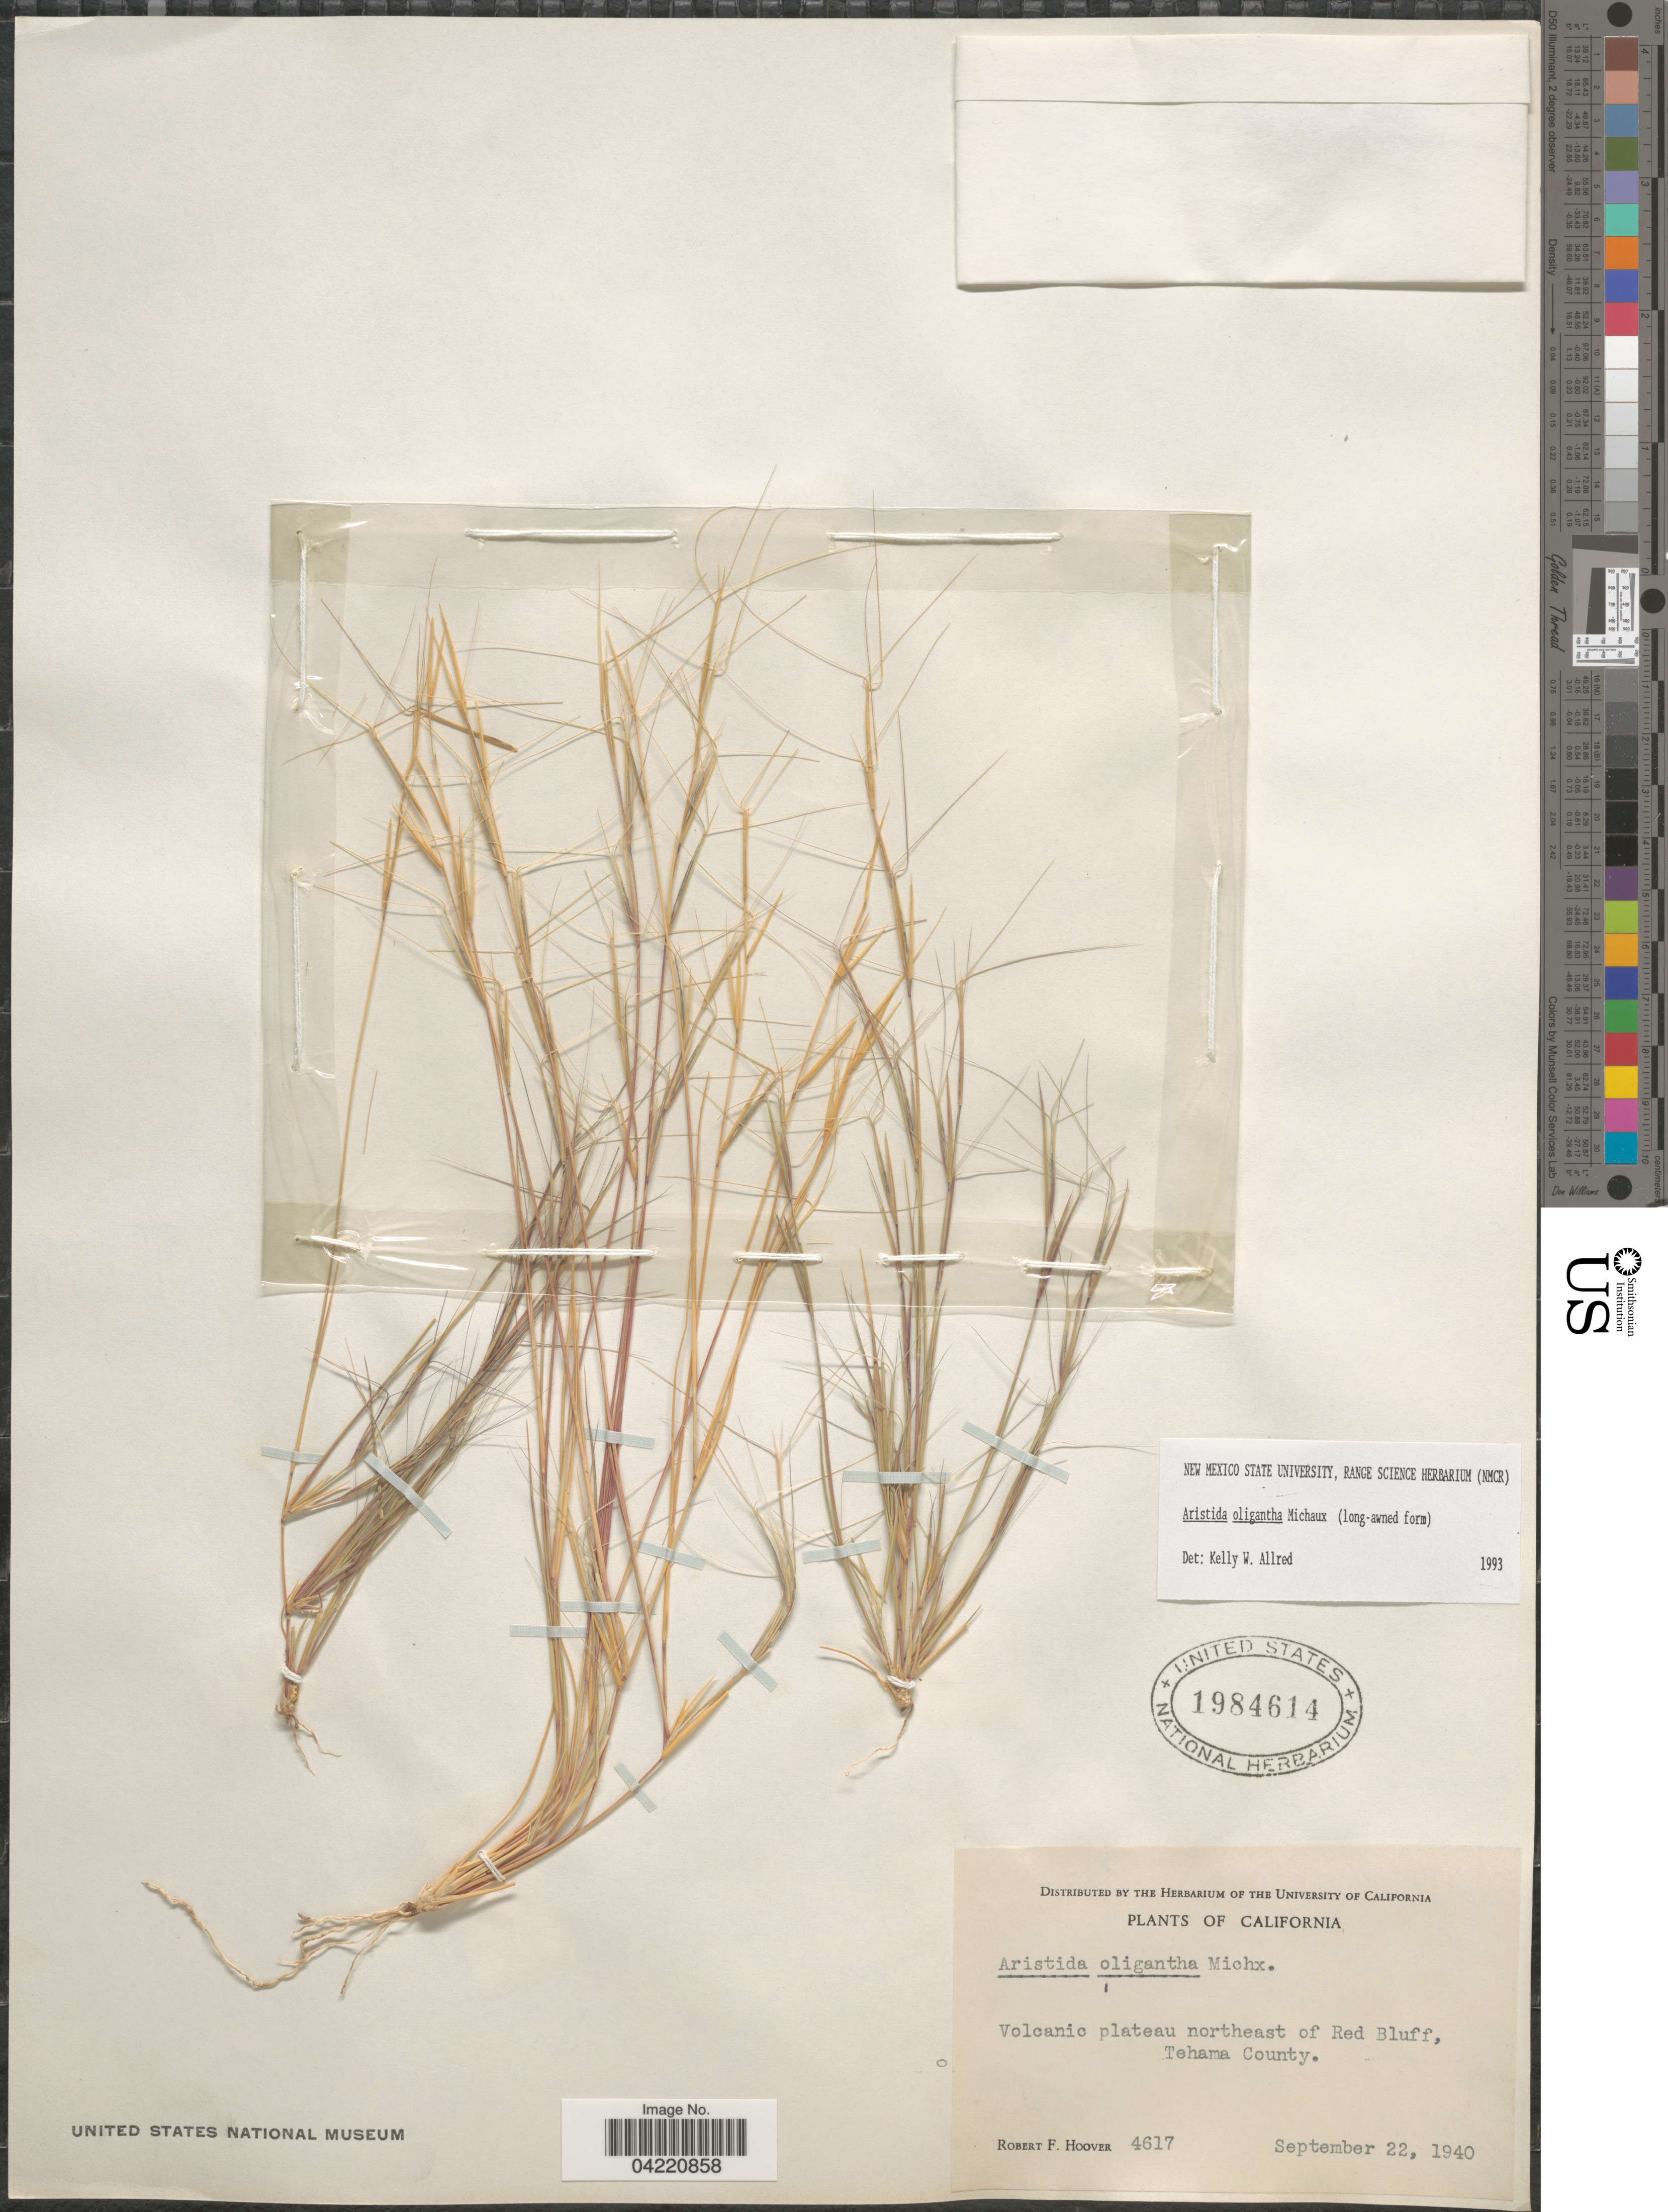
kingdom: Plantae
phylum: Tracheophyta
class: Liliopsida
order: Poales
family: Poaceae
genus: Aristida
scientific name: Aristida oligantha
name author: Michx.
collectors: R. F. Hoover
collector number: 4617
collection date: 1940-09-22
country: United States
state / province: California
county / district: Tehama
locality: Volcanic plateau northeast of Red Bluff, Tehama County.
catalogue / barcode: US 1984614